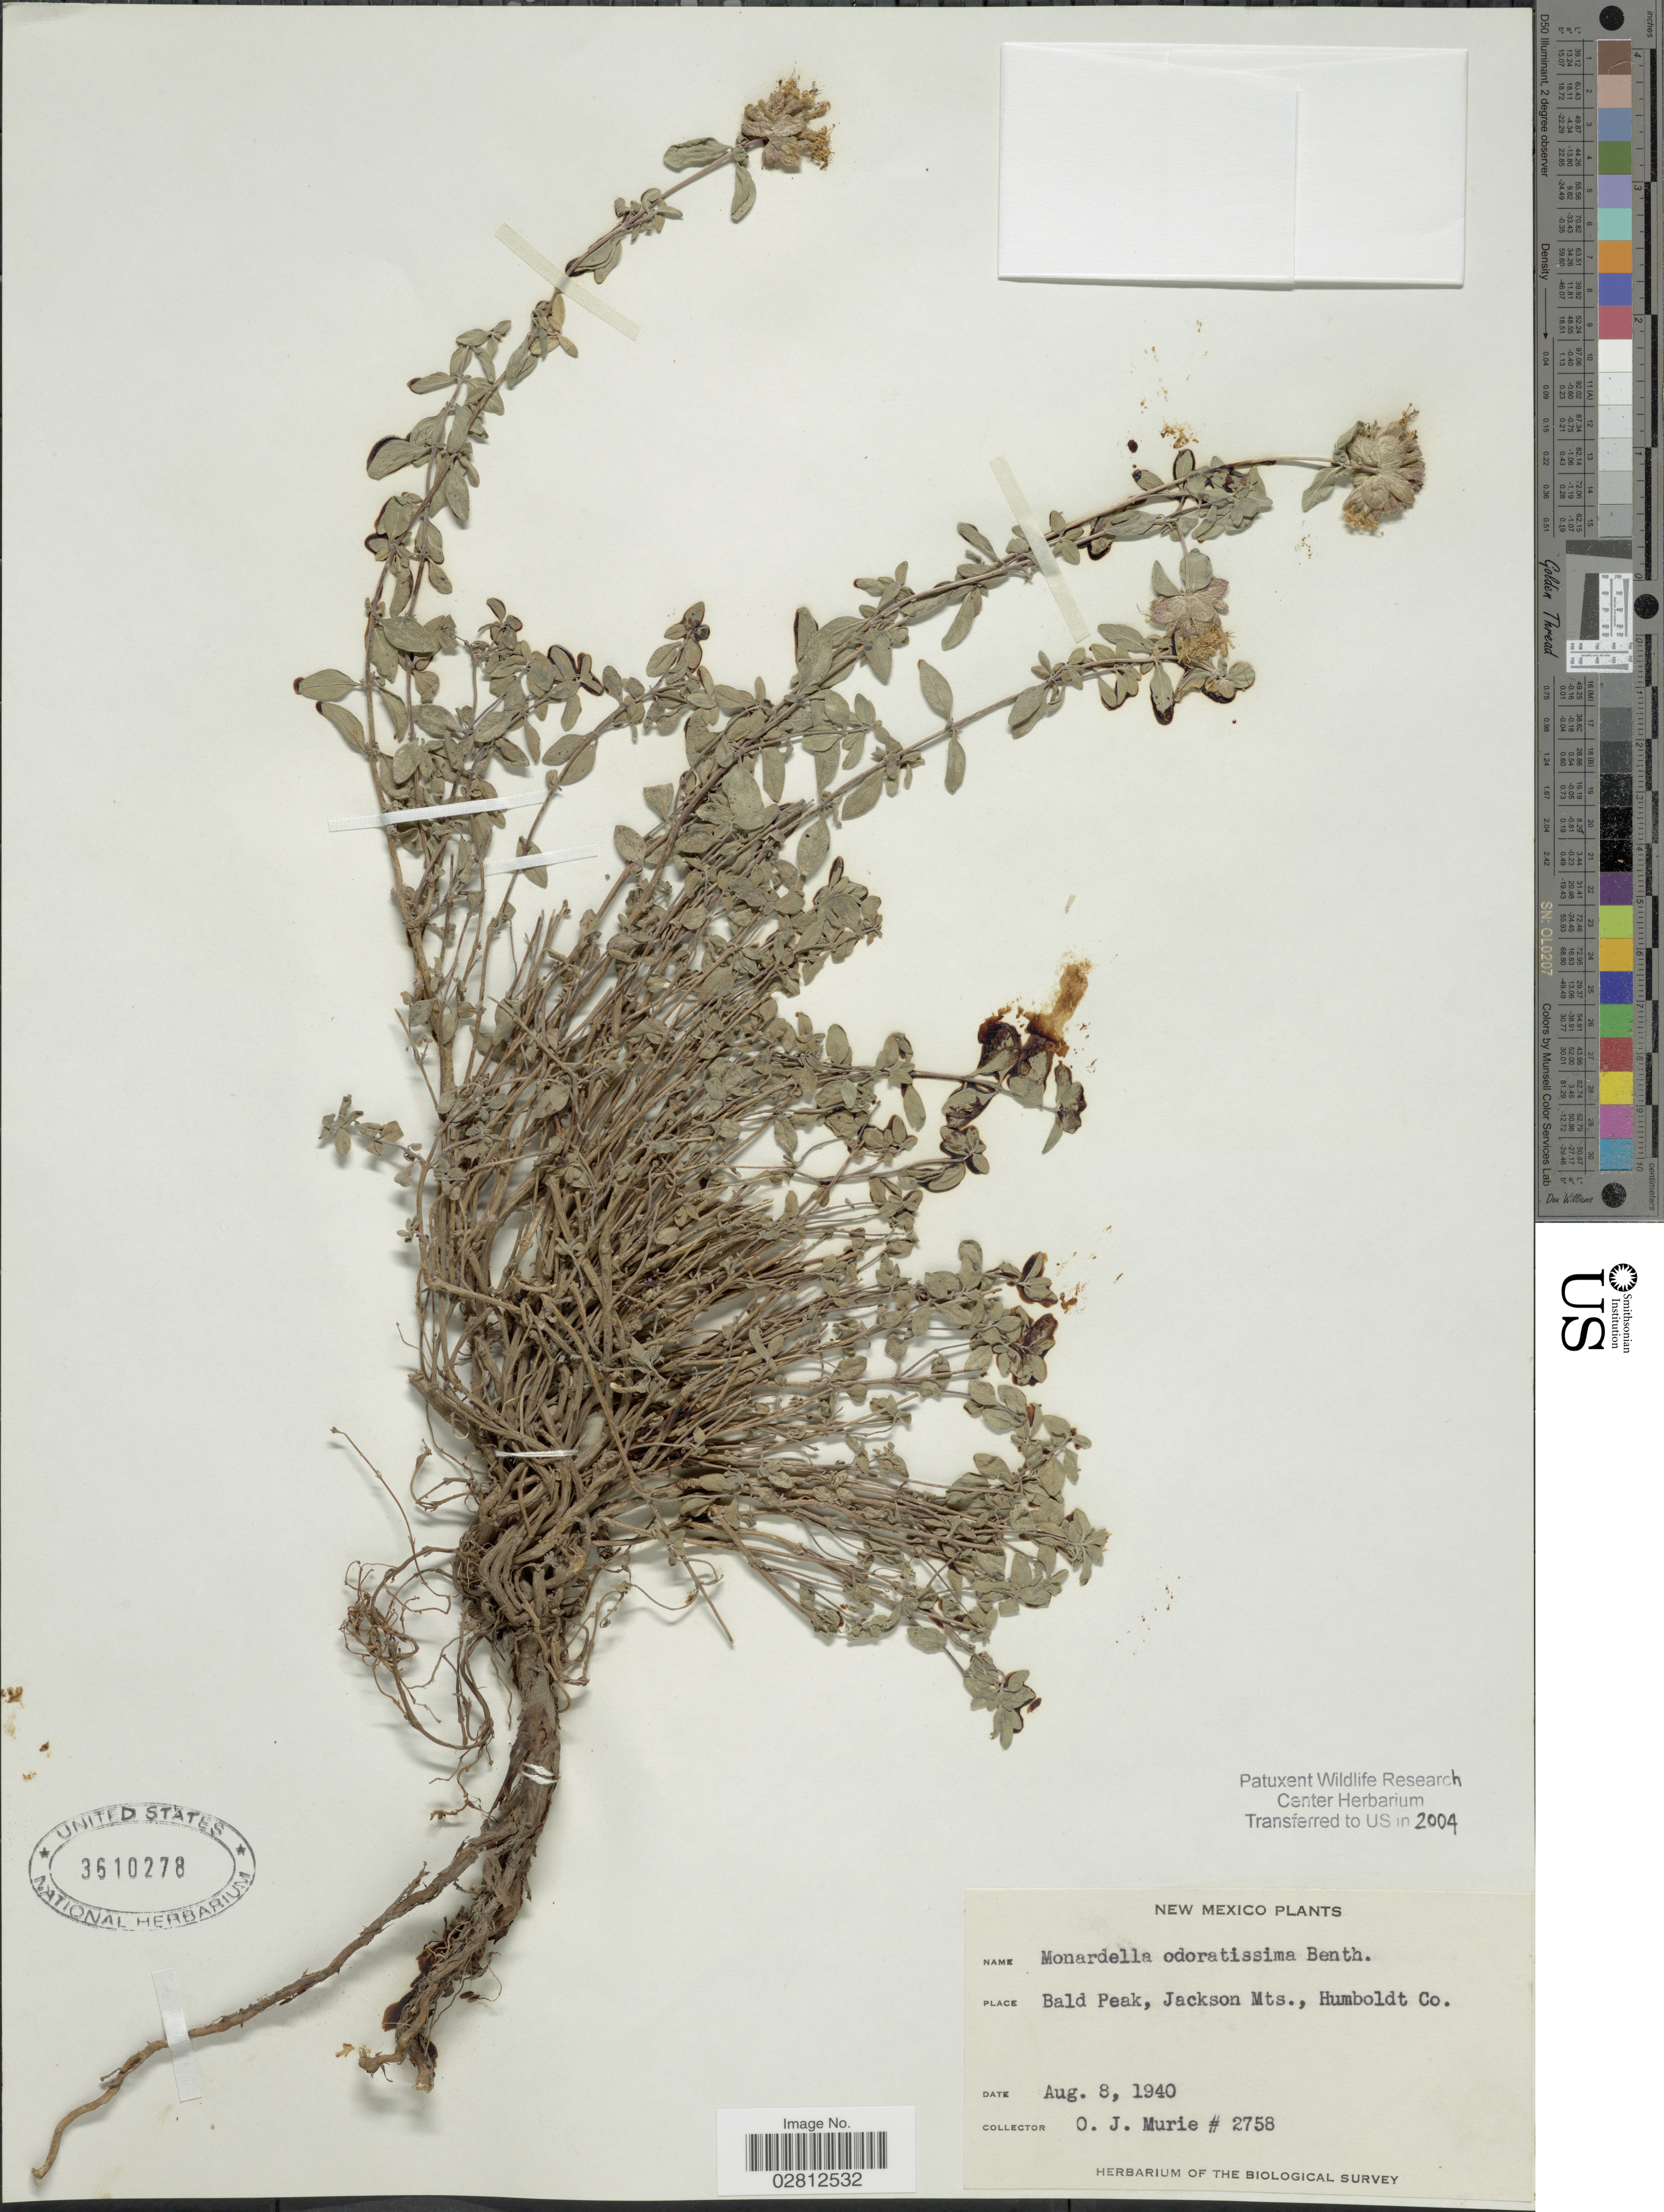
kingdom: Plantae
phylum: Tracheophyta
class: Magnoliopsida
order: Lamiales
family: Lamiaceae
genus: Monardella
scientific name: Monardella odoratissima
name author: Benth.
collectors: O. Murie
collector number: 2758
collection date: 1940-08-08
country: United States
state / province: New Mexico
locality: Bald Peak, Jackson Mts., Humboldt Co.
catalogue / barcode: US 3610278